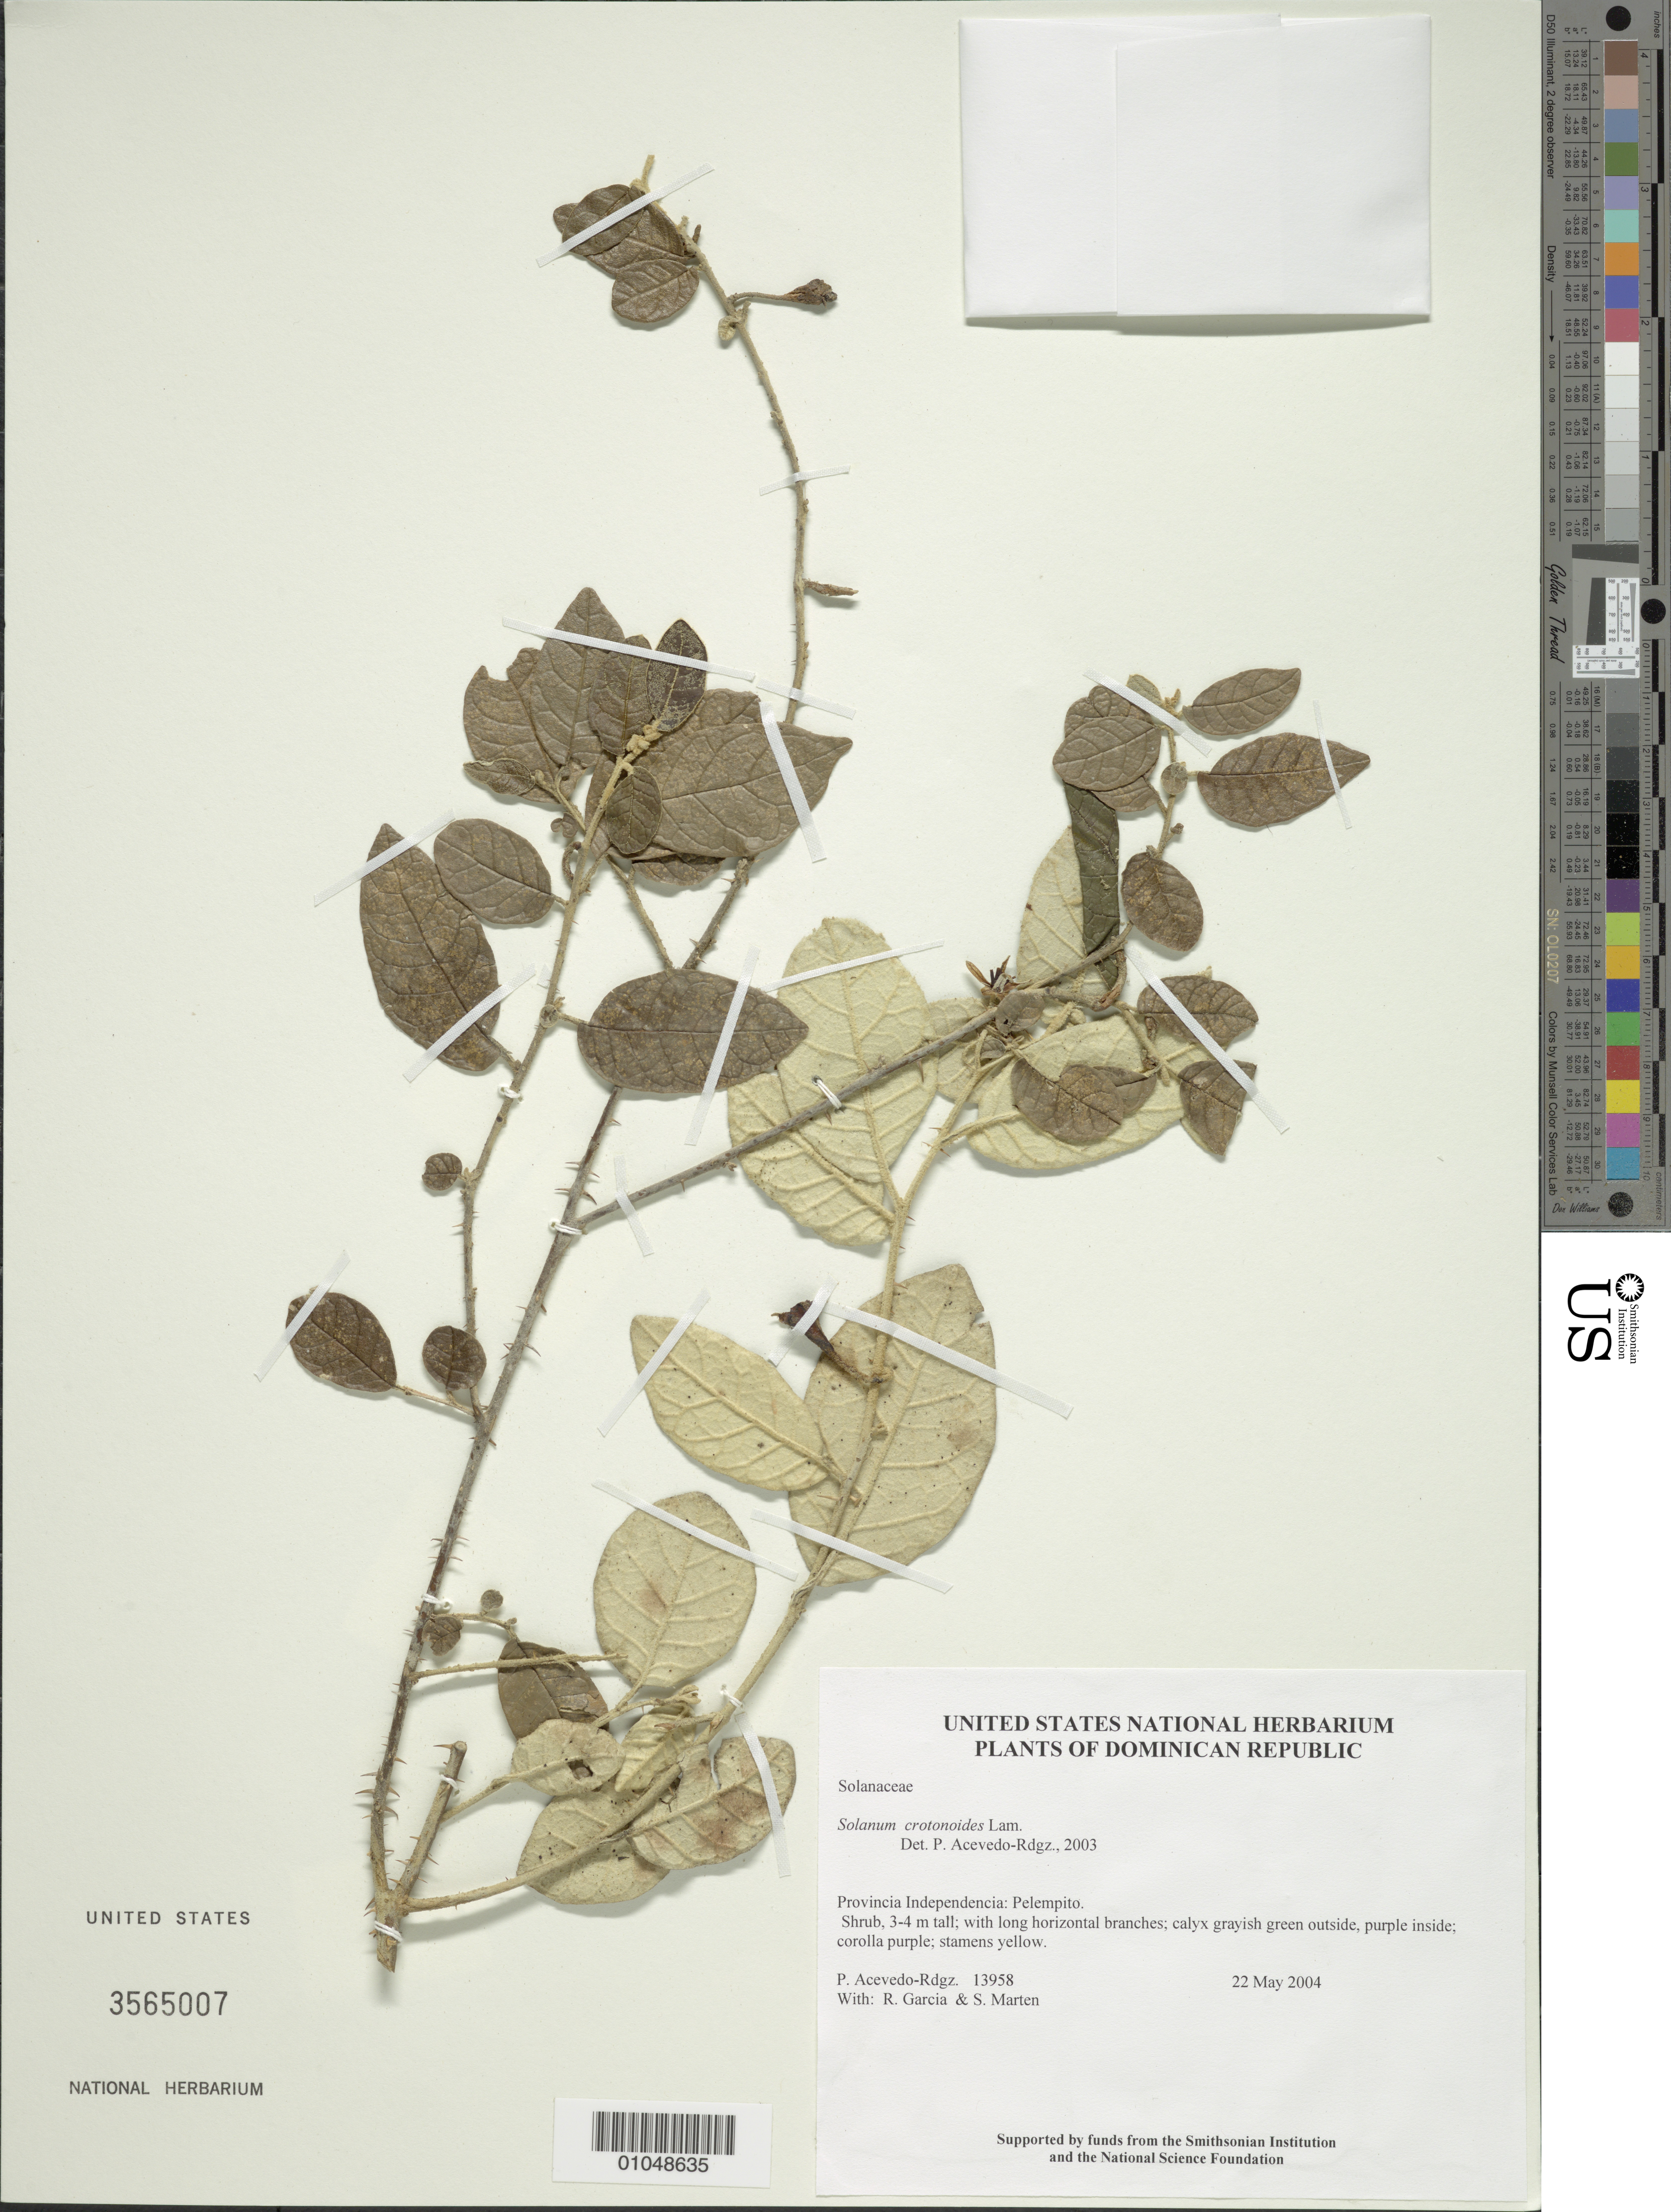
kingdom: Plantae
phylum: Tracheophyta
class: Magnoliopsida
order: Solanales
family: Solanaceae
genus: Solanum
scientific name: Solanum crotonoides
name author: Lam.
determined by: Acevedo-Rodríguez, P., (BOT), Smithsonian Institution - National Museum of Natural History (UNITED STATES)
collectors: P. Acevedo-Rodr., R. G. García & S. Marten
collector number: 13958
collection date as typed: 22 May 2004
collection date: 2004-05-22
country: Dominican Republic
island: Hispaniola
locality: Provincia Independencia: Pelempito.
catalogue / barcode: US 3565007